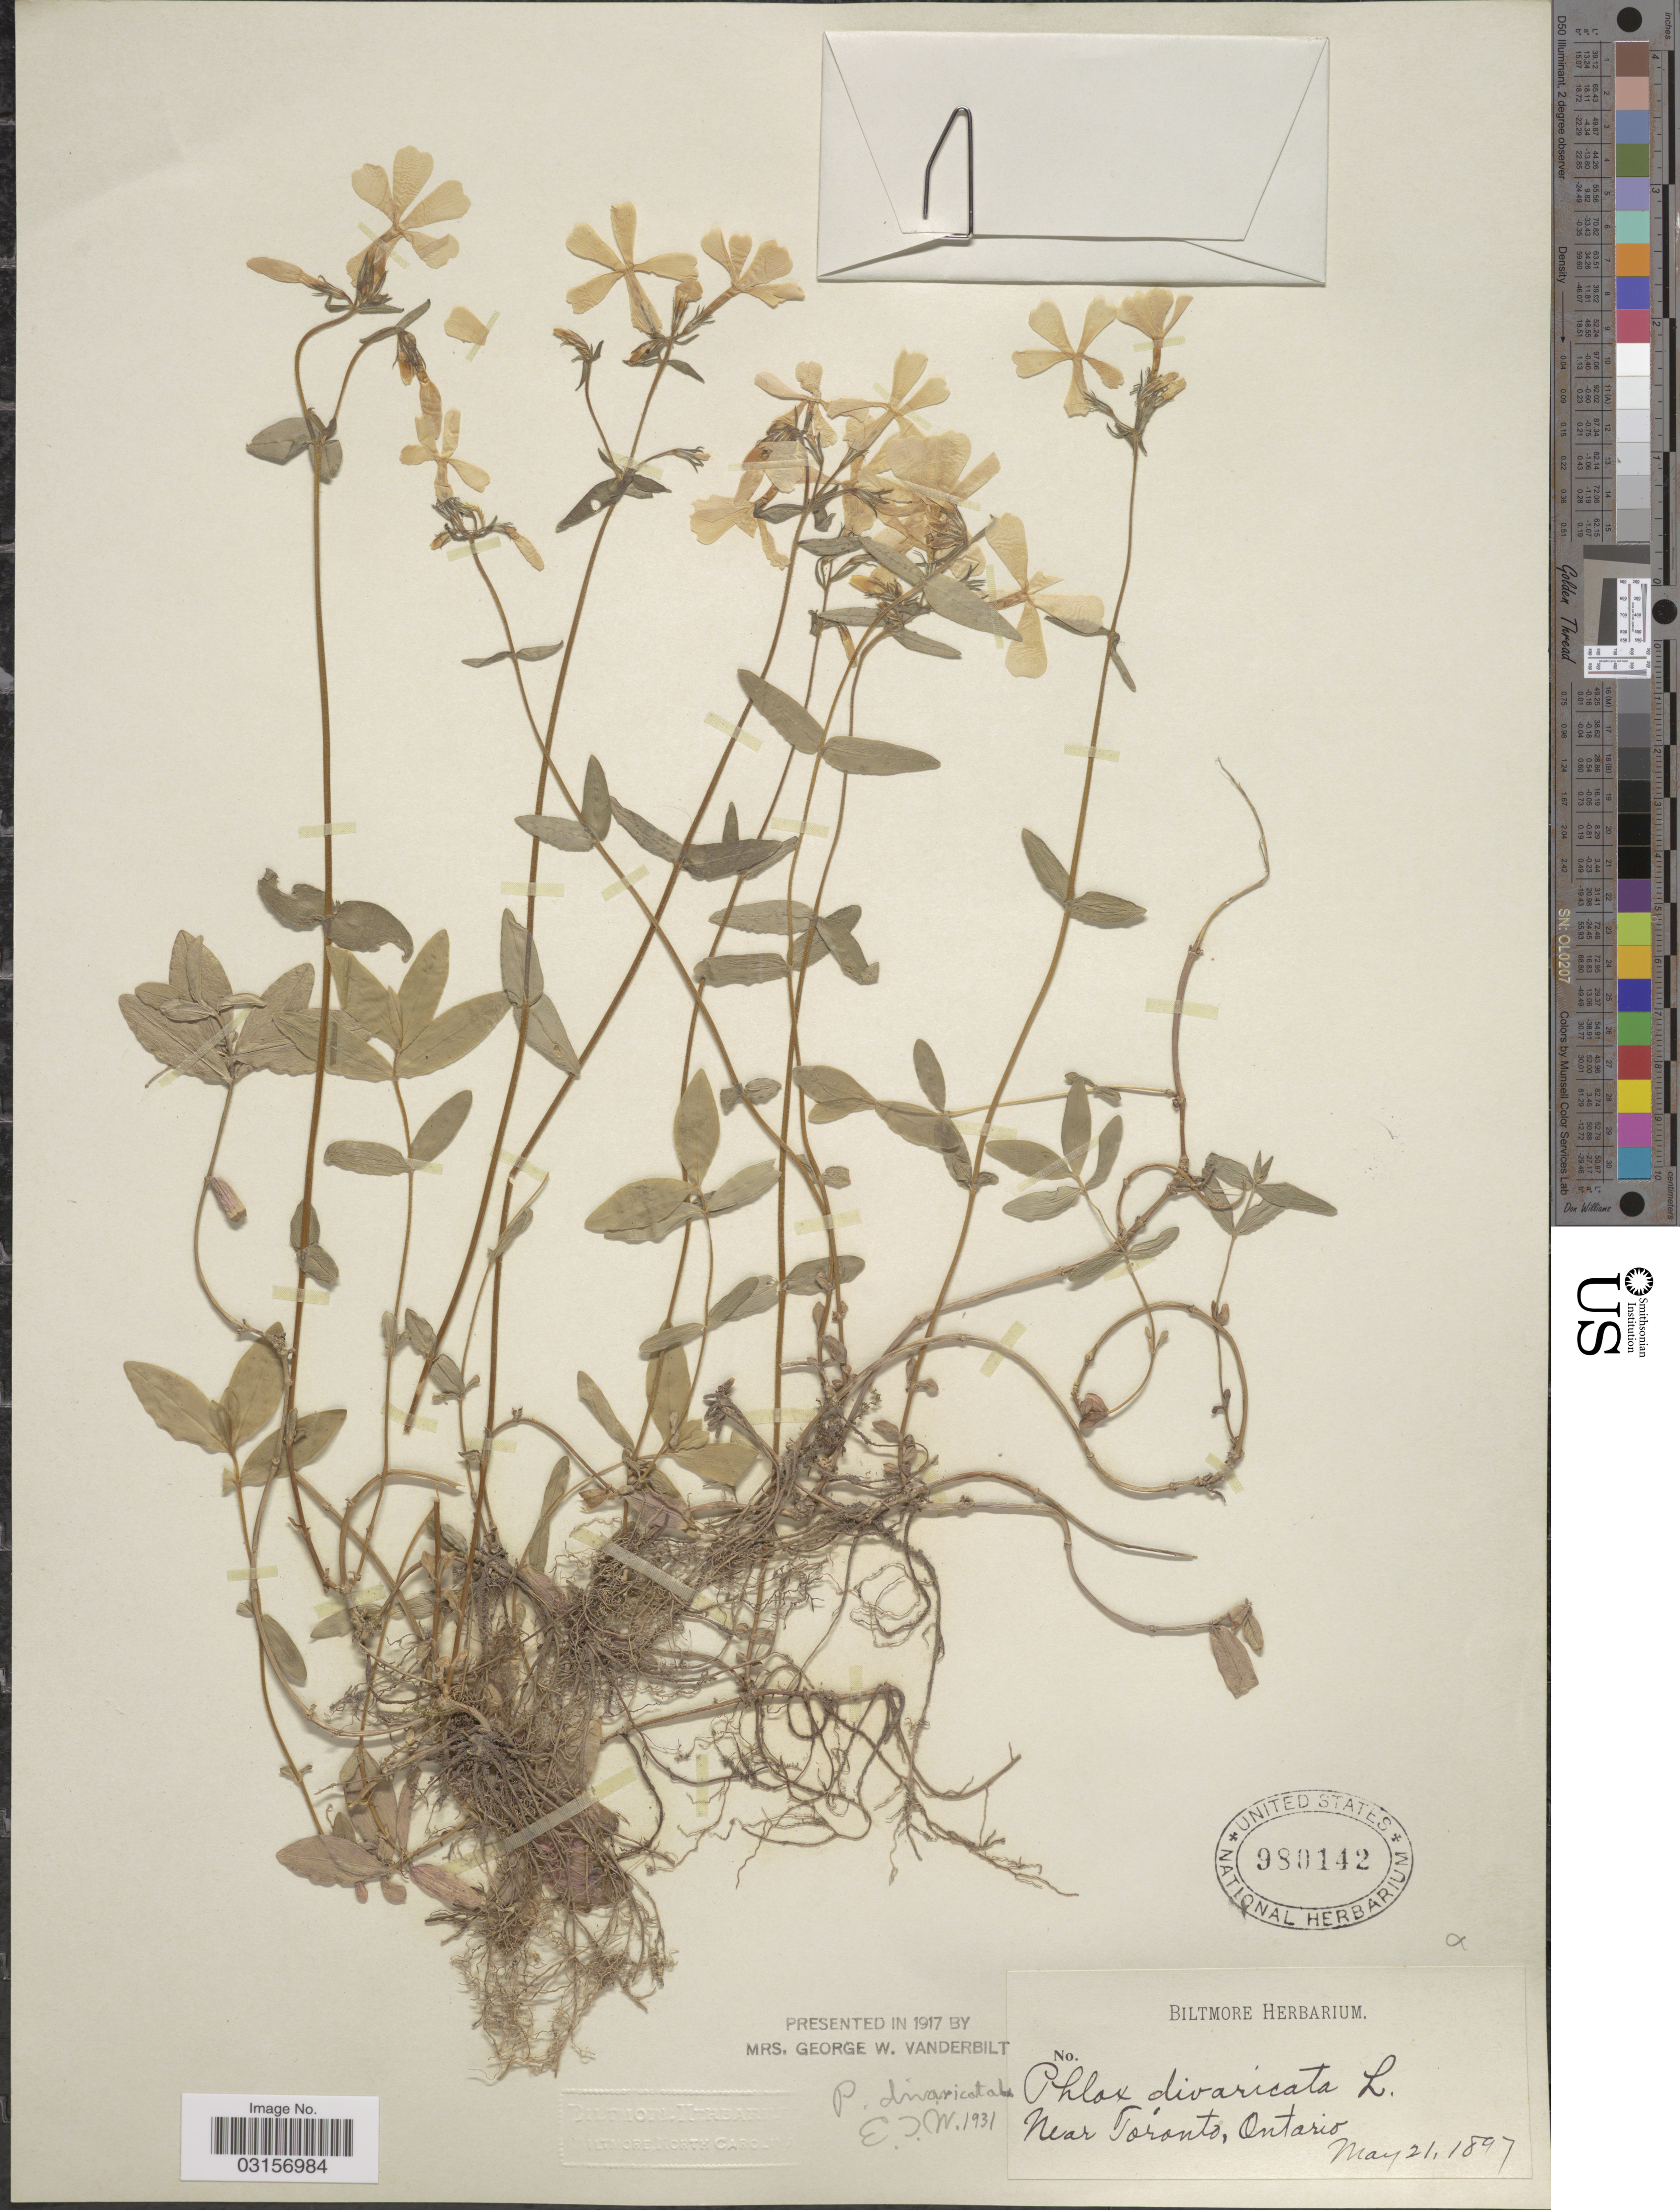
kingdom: Plantae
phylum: Tracheophyta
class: Magnoliopsida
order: Ericales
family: Polemoniaceae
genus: Phlox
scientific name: Phlox divaricata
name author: L.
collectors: ex herb. Biltmore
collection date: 1897-05-21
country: Canada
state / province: Ontario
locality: Near Toronto.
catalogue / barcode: US 980142